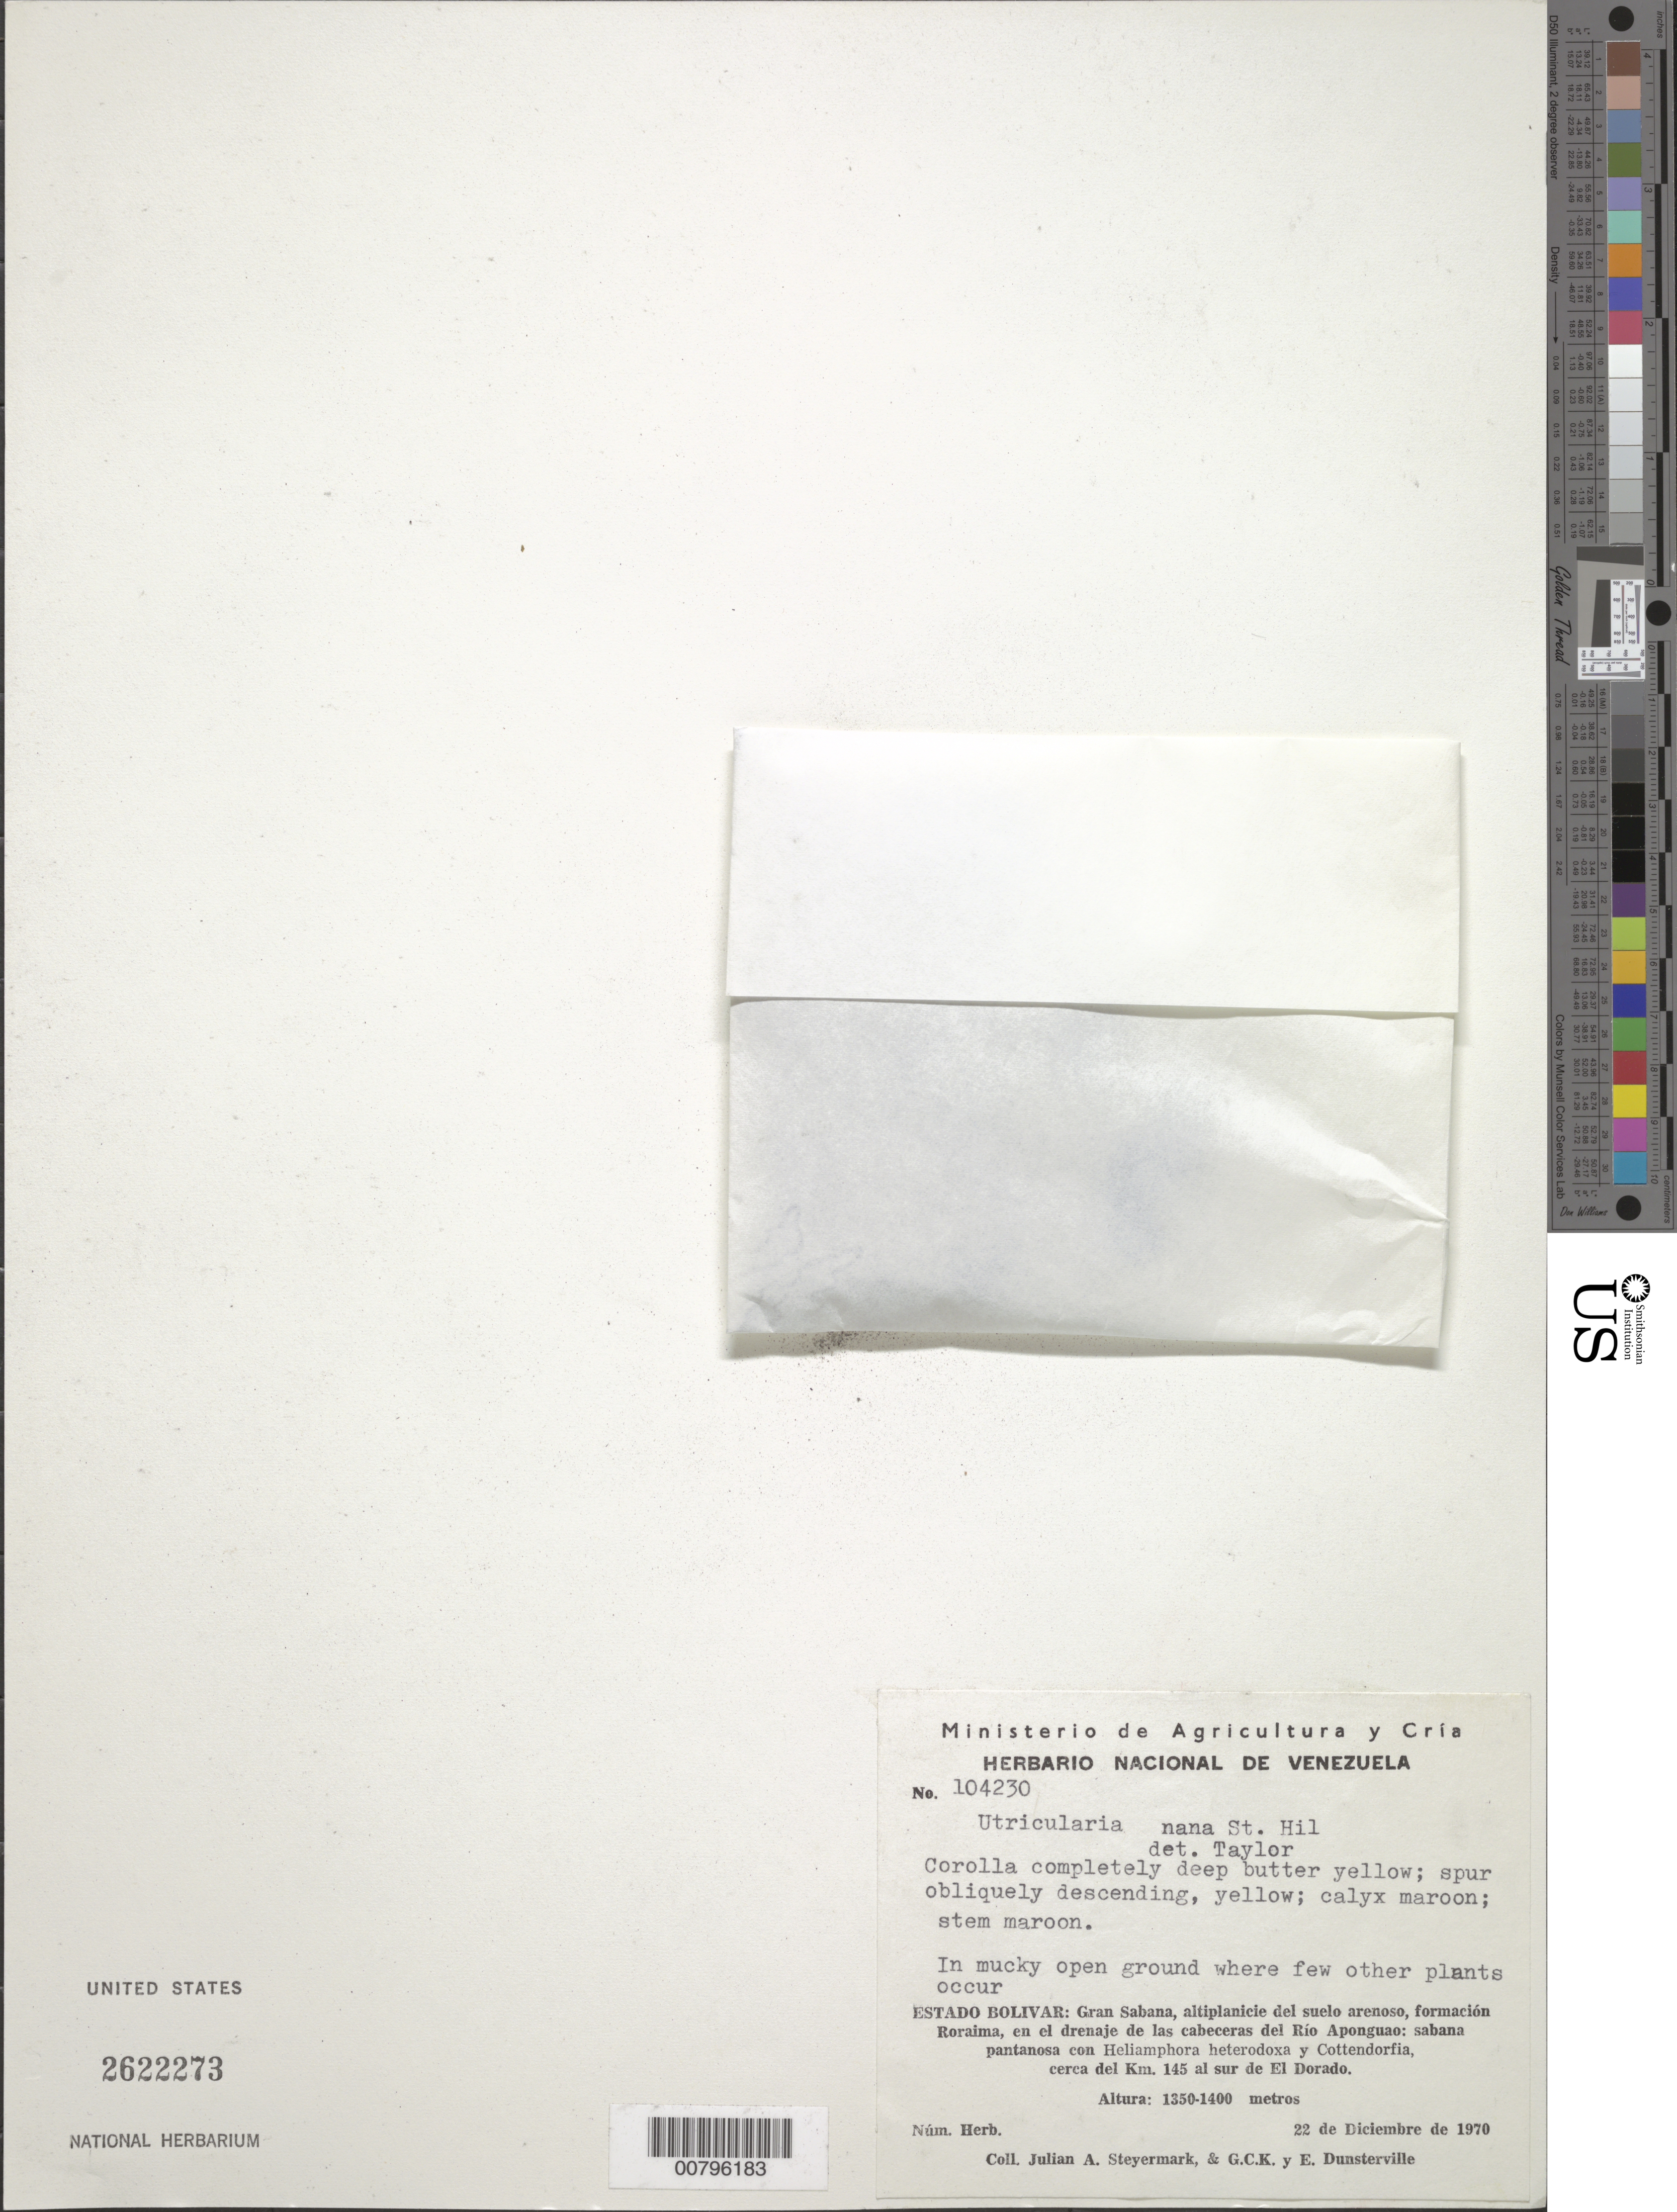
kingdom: Plantae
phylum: Tracheophyta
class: Magnoliopsida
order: Lamiales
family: Lentibulariaceae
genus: Utricularia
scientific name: Utricularia nana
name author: A. St.-Hil. & Girard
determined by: Taylor, P.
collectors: J. Steyermark, G. C. K. Dunsterville & E. Dunsterville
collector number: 104230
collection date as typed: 22-Dec-70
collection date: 1970-12-22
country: Venezuela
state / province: Bolívar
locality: Gran Sabana, formacion Roraima, Río Aponguao, 145 km sur de El Dorado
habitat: Mucky open ground where few other plants occur.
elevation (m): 1350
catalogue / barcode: US 2622273